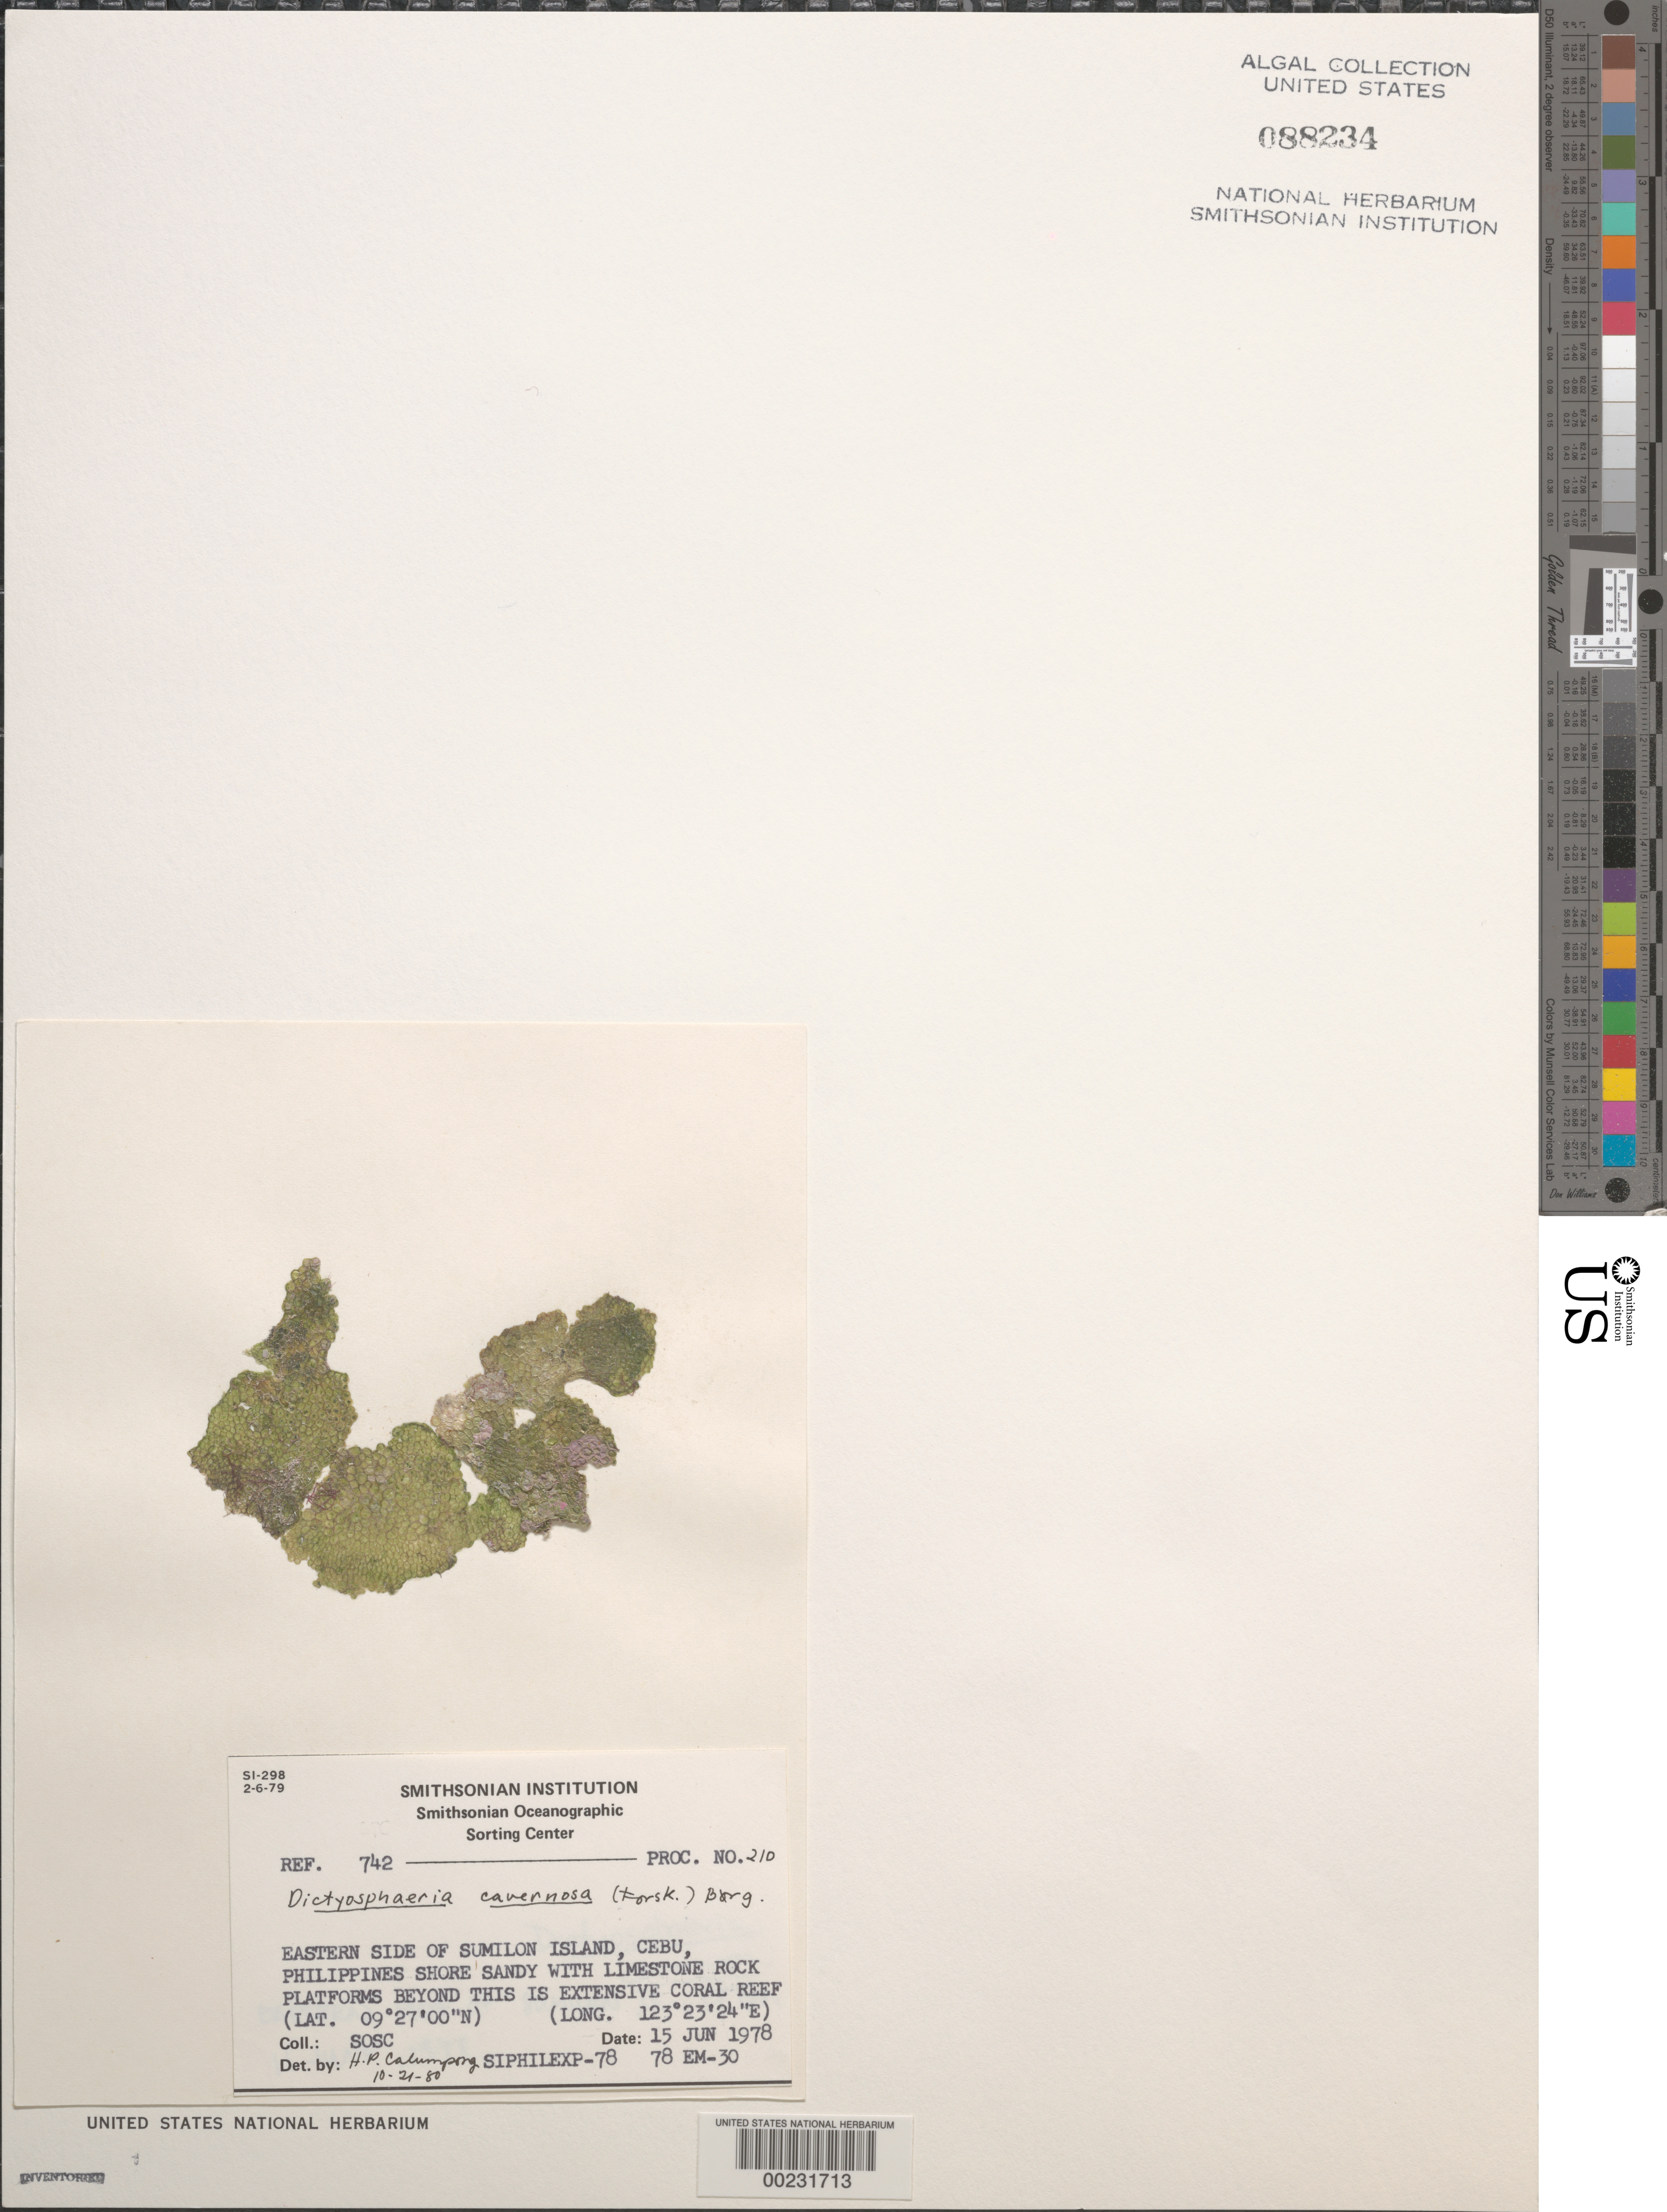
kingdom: Plantae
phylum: Chlorophyta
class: Ulvophyceae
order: Siphonocladales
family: Siphonocladaceae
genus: Dictyosphaeria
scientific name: Dictyosphaeria cavernosa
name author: (Forssk.) Børgesen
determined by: Calumpong, H. P.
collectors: SOSC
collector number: Station 78 Em-30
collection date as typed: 15 Jun 1978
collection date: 1978-06-15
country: Philippines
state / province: Central Visayas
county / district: Cebu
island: Sumilon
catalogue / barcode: US 88234